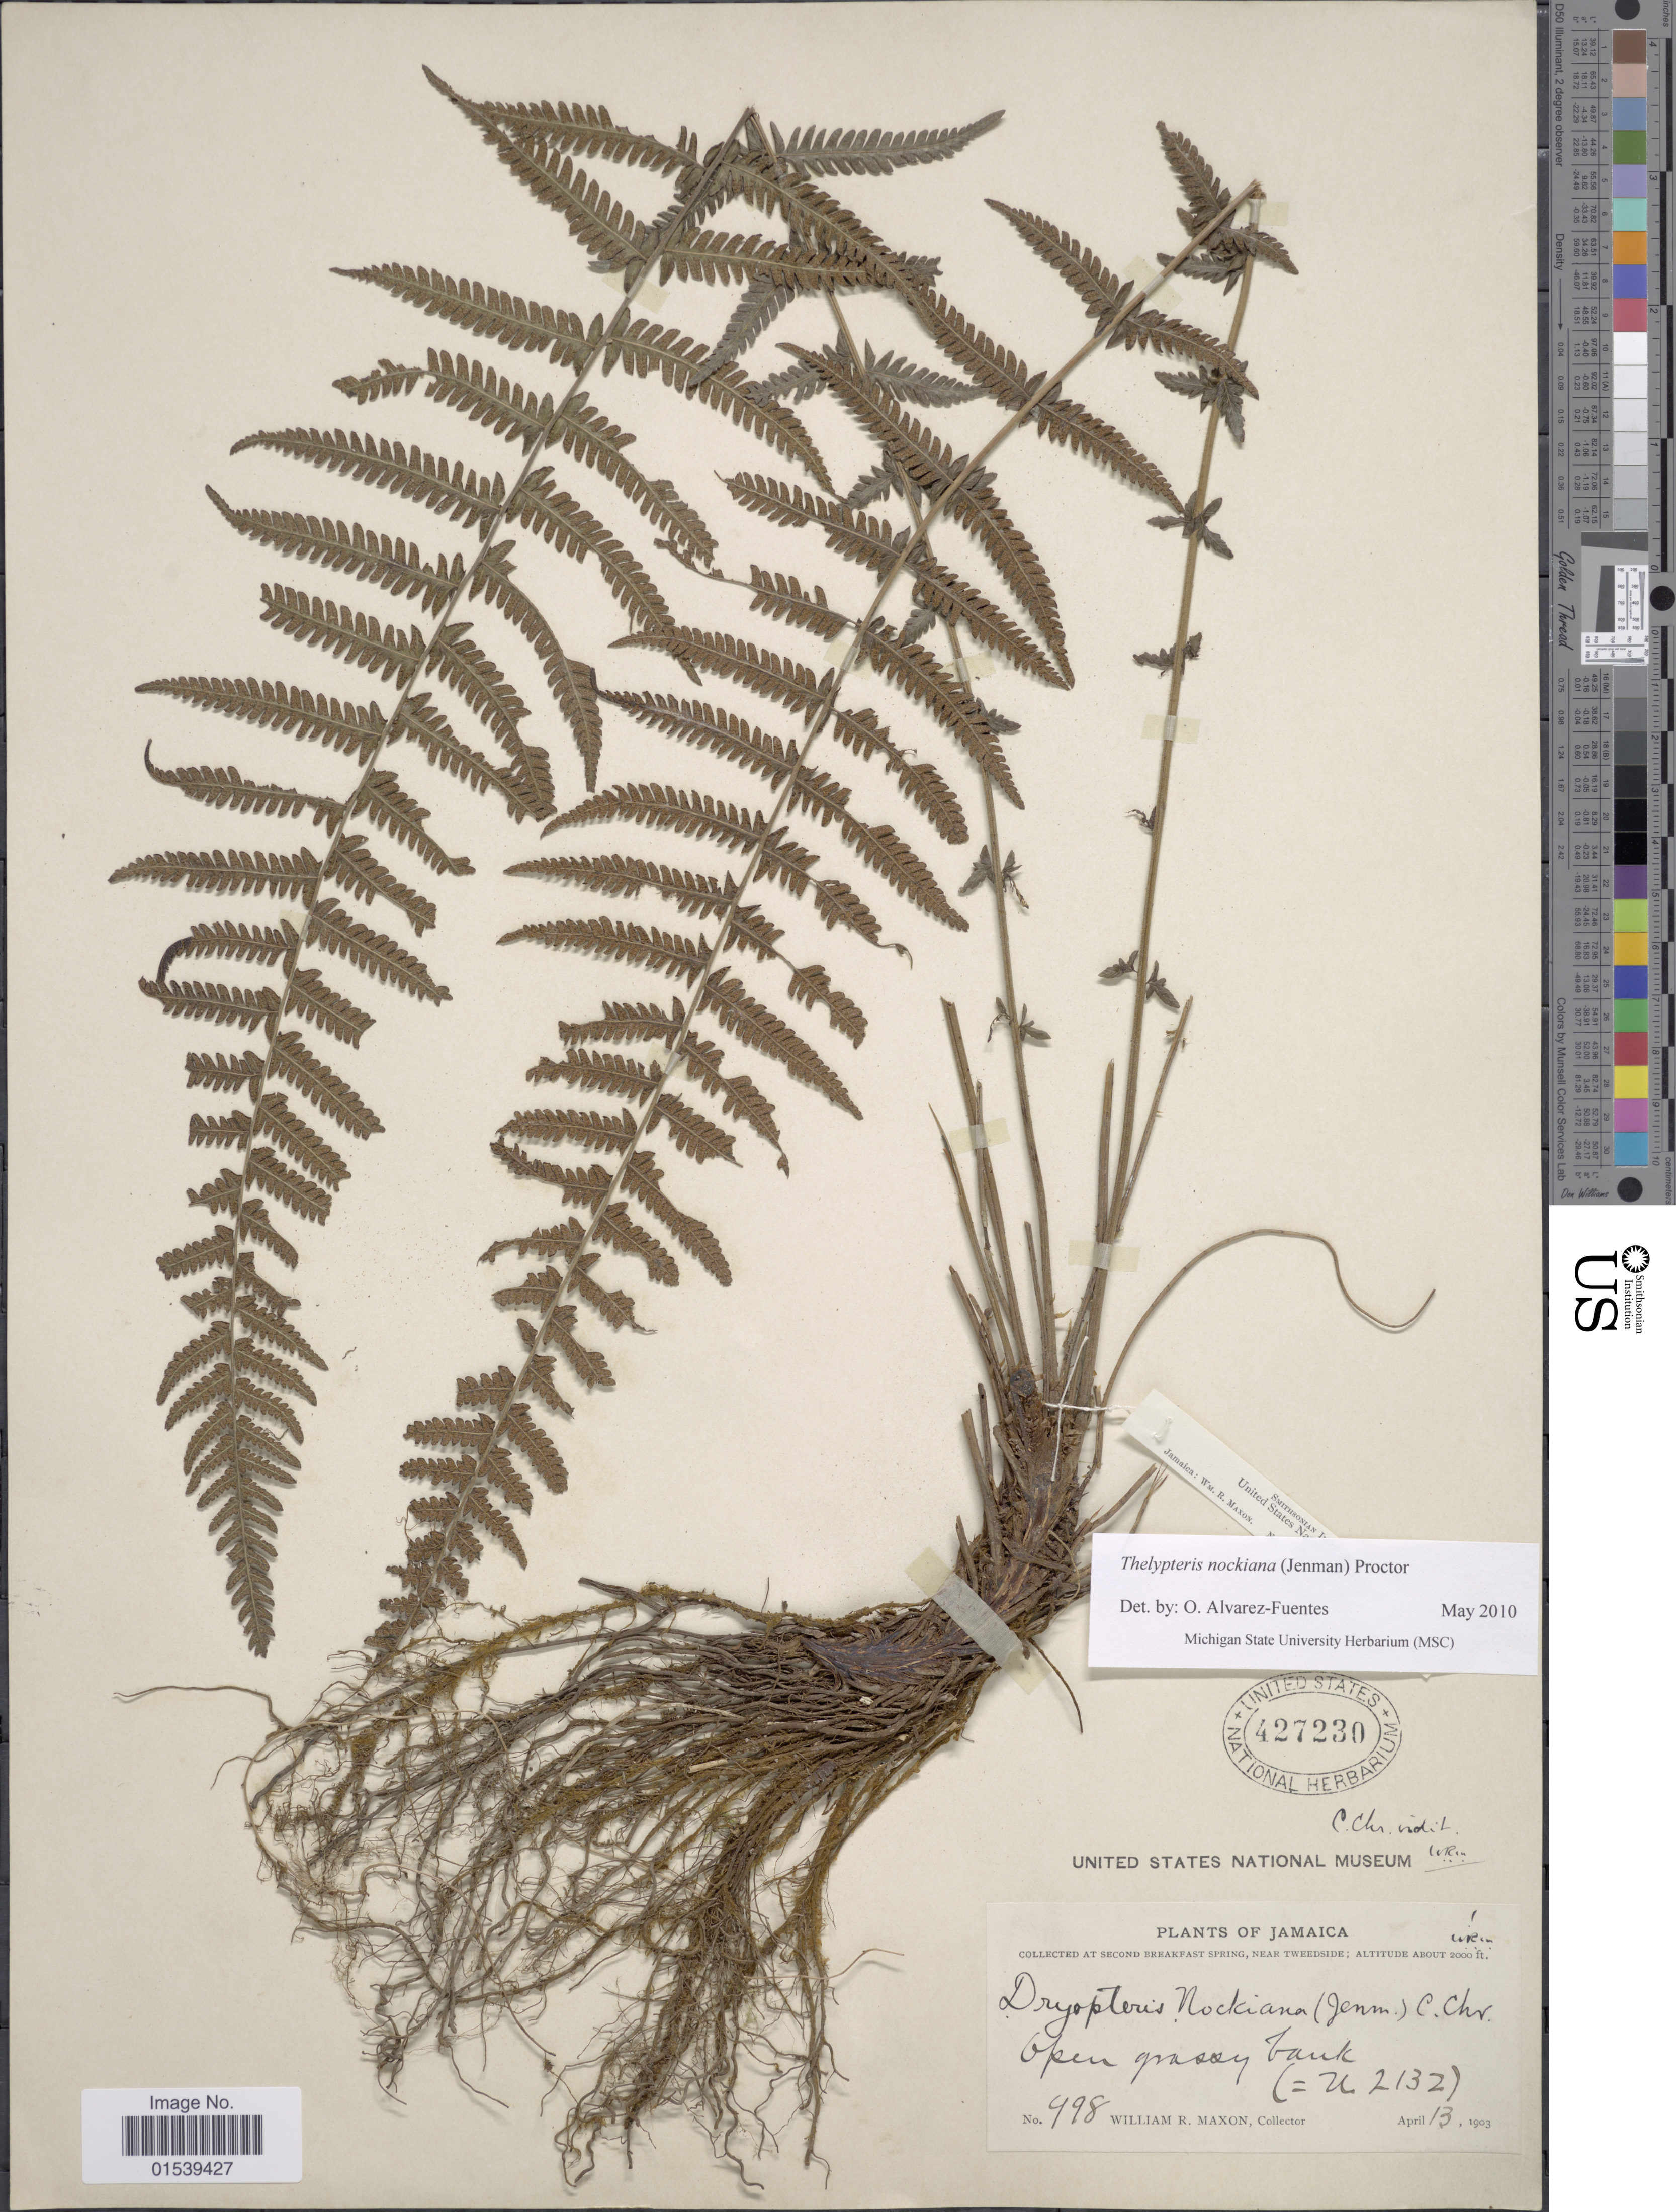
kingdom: Plantae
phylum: Tracheophyta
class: Polypodiopsida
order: Polypodiales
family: Thelypteridaceae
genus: Amauropelta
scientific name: Amauropelta nockiana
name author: (Jenman) Pic. Serm.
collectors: W. R. Maxon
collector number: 998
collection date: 1903-04-13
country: Jamaica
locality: Second Breakfast Spring, near Tweedside, open grassy bank (=U2132)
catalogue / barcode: US 427230